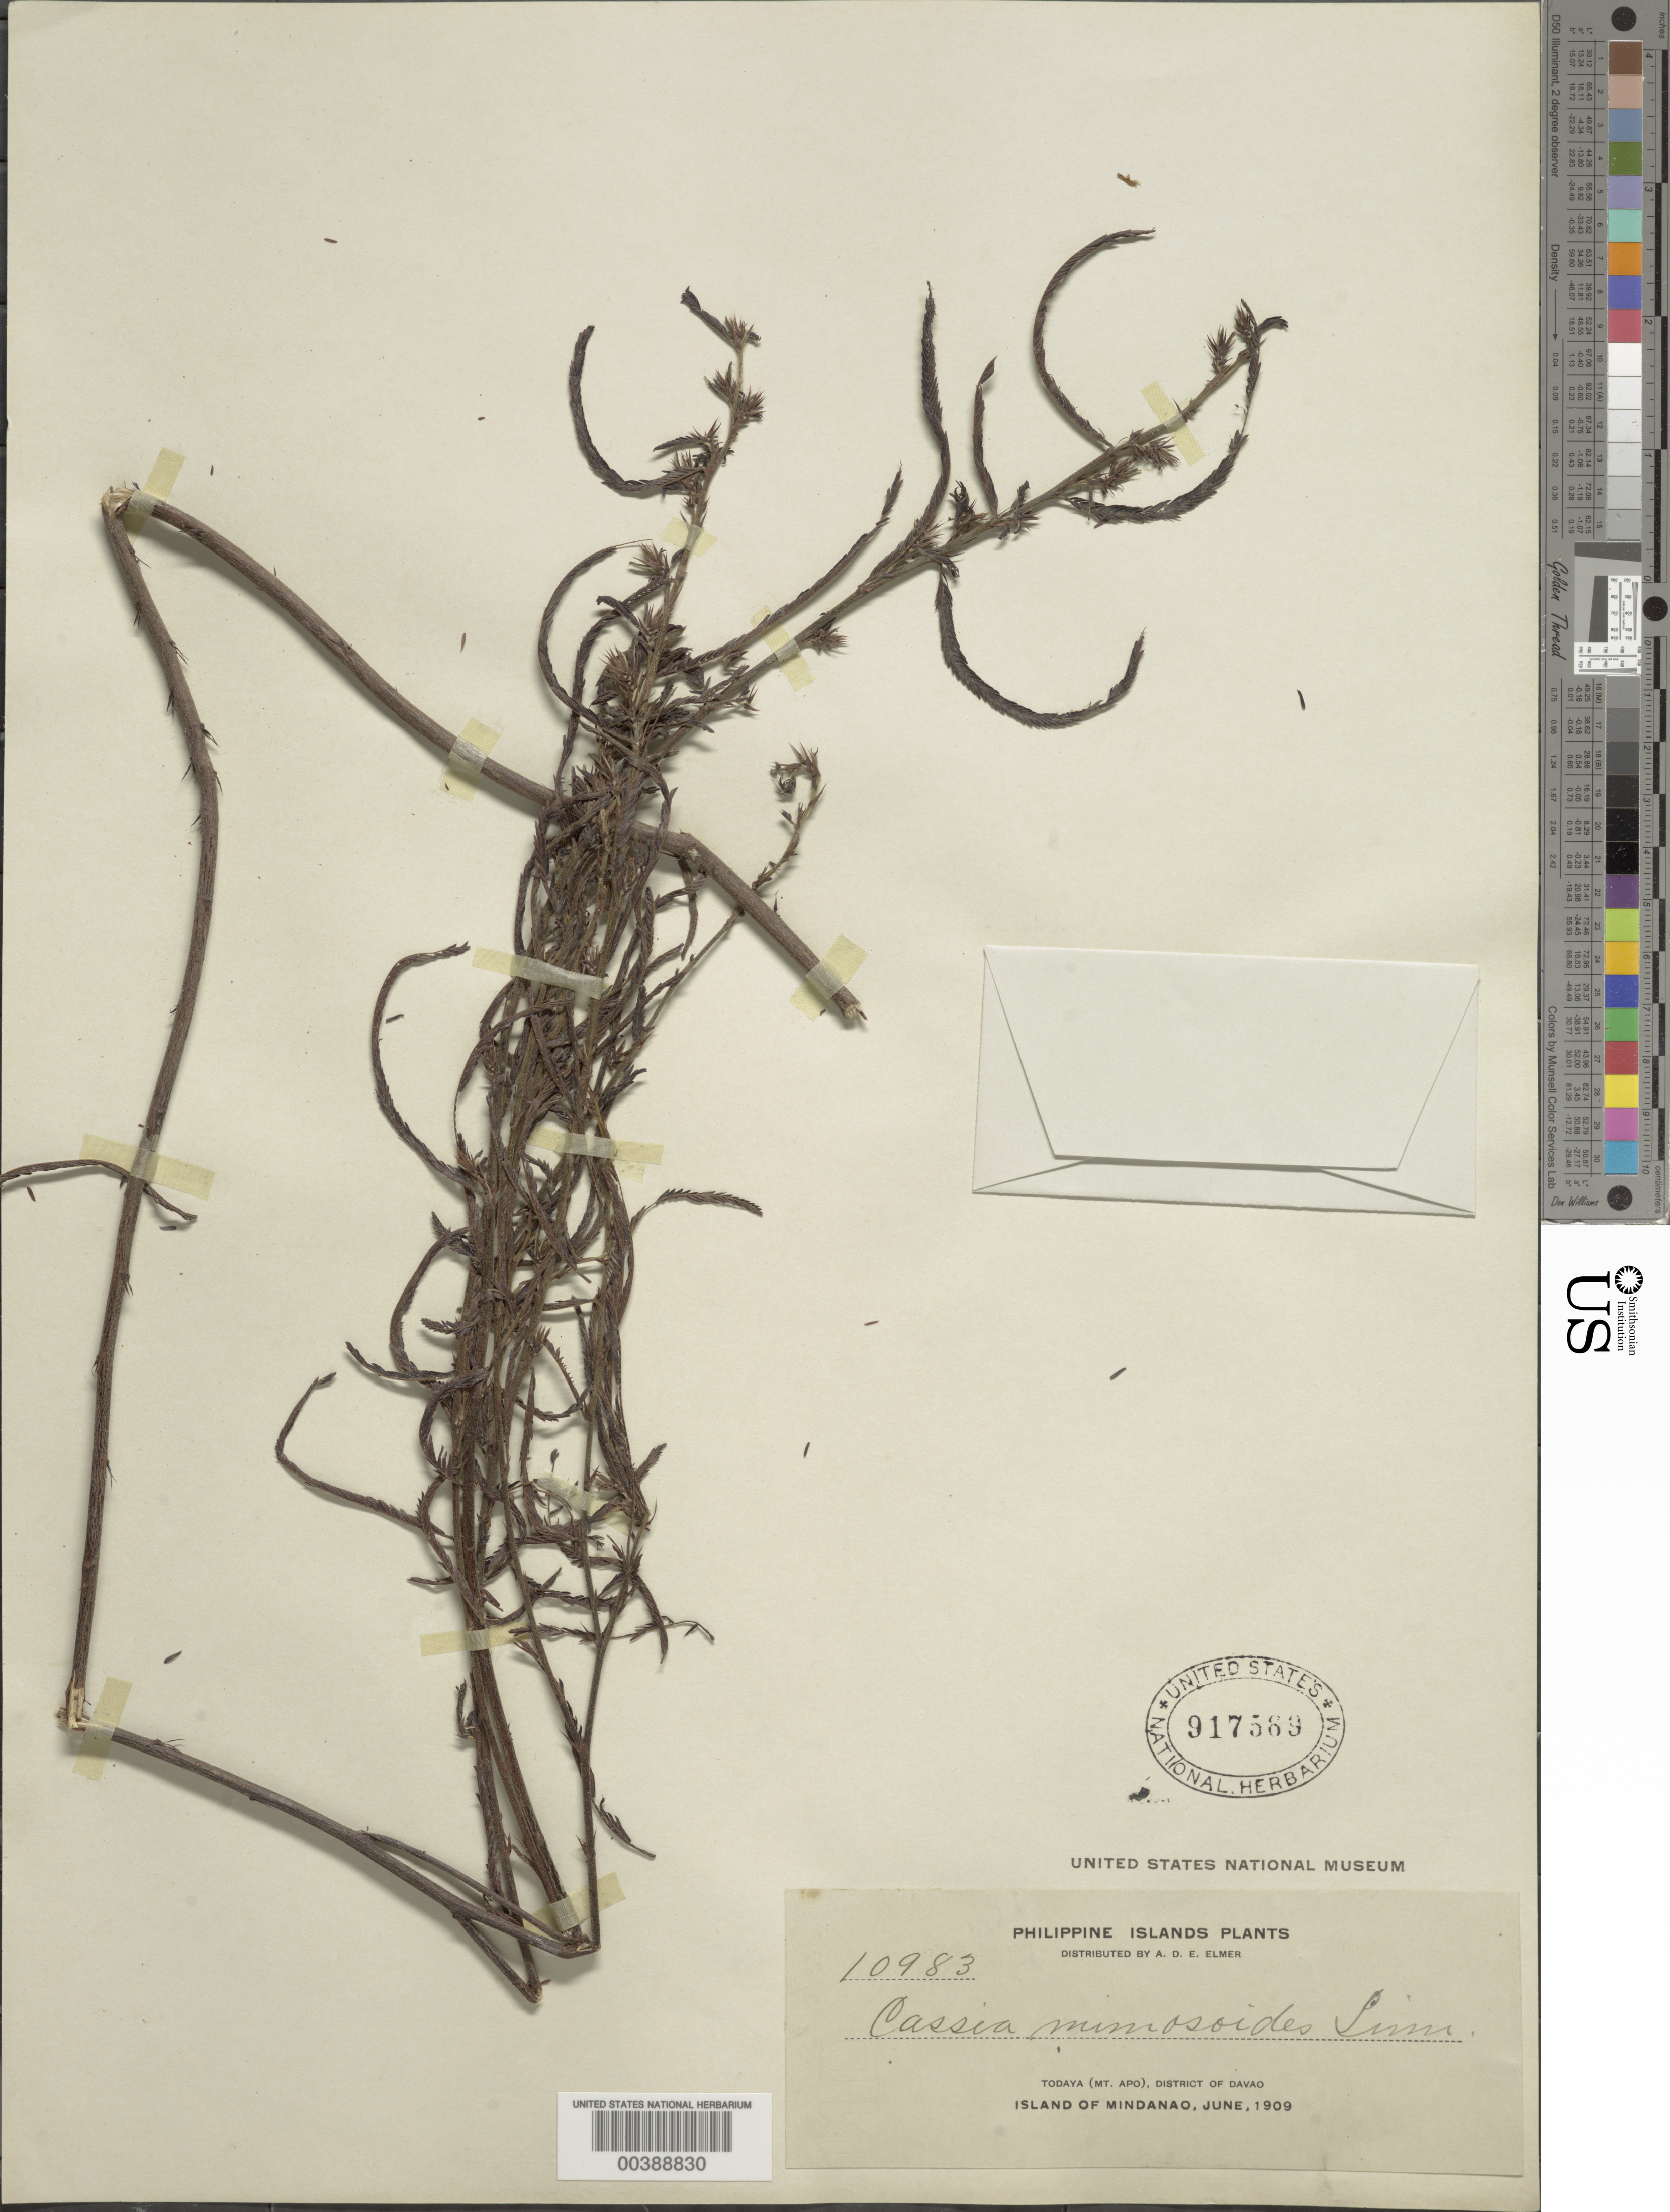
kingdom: Plantae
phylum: Tracheophyta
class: Magnoliopsida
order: Fabales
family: Fabaceae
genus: Chamaecrista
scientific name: Chamaecrista mimosoides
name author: (L.) Greene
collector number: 10983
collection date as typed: Jun 1909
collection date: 1909-06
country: Philippines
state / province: Davao / Soccsksargen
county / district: Cotabato del Norte / Davao del Sur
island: Mindanao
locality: Todaya (Mt. Apo)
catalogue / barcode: US 917569